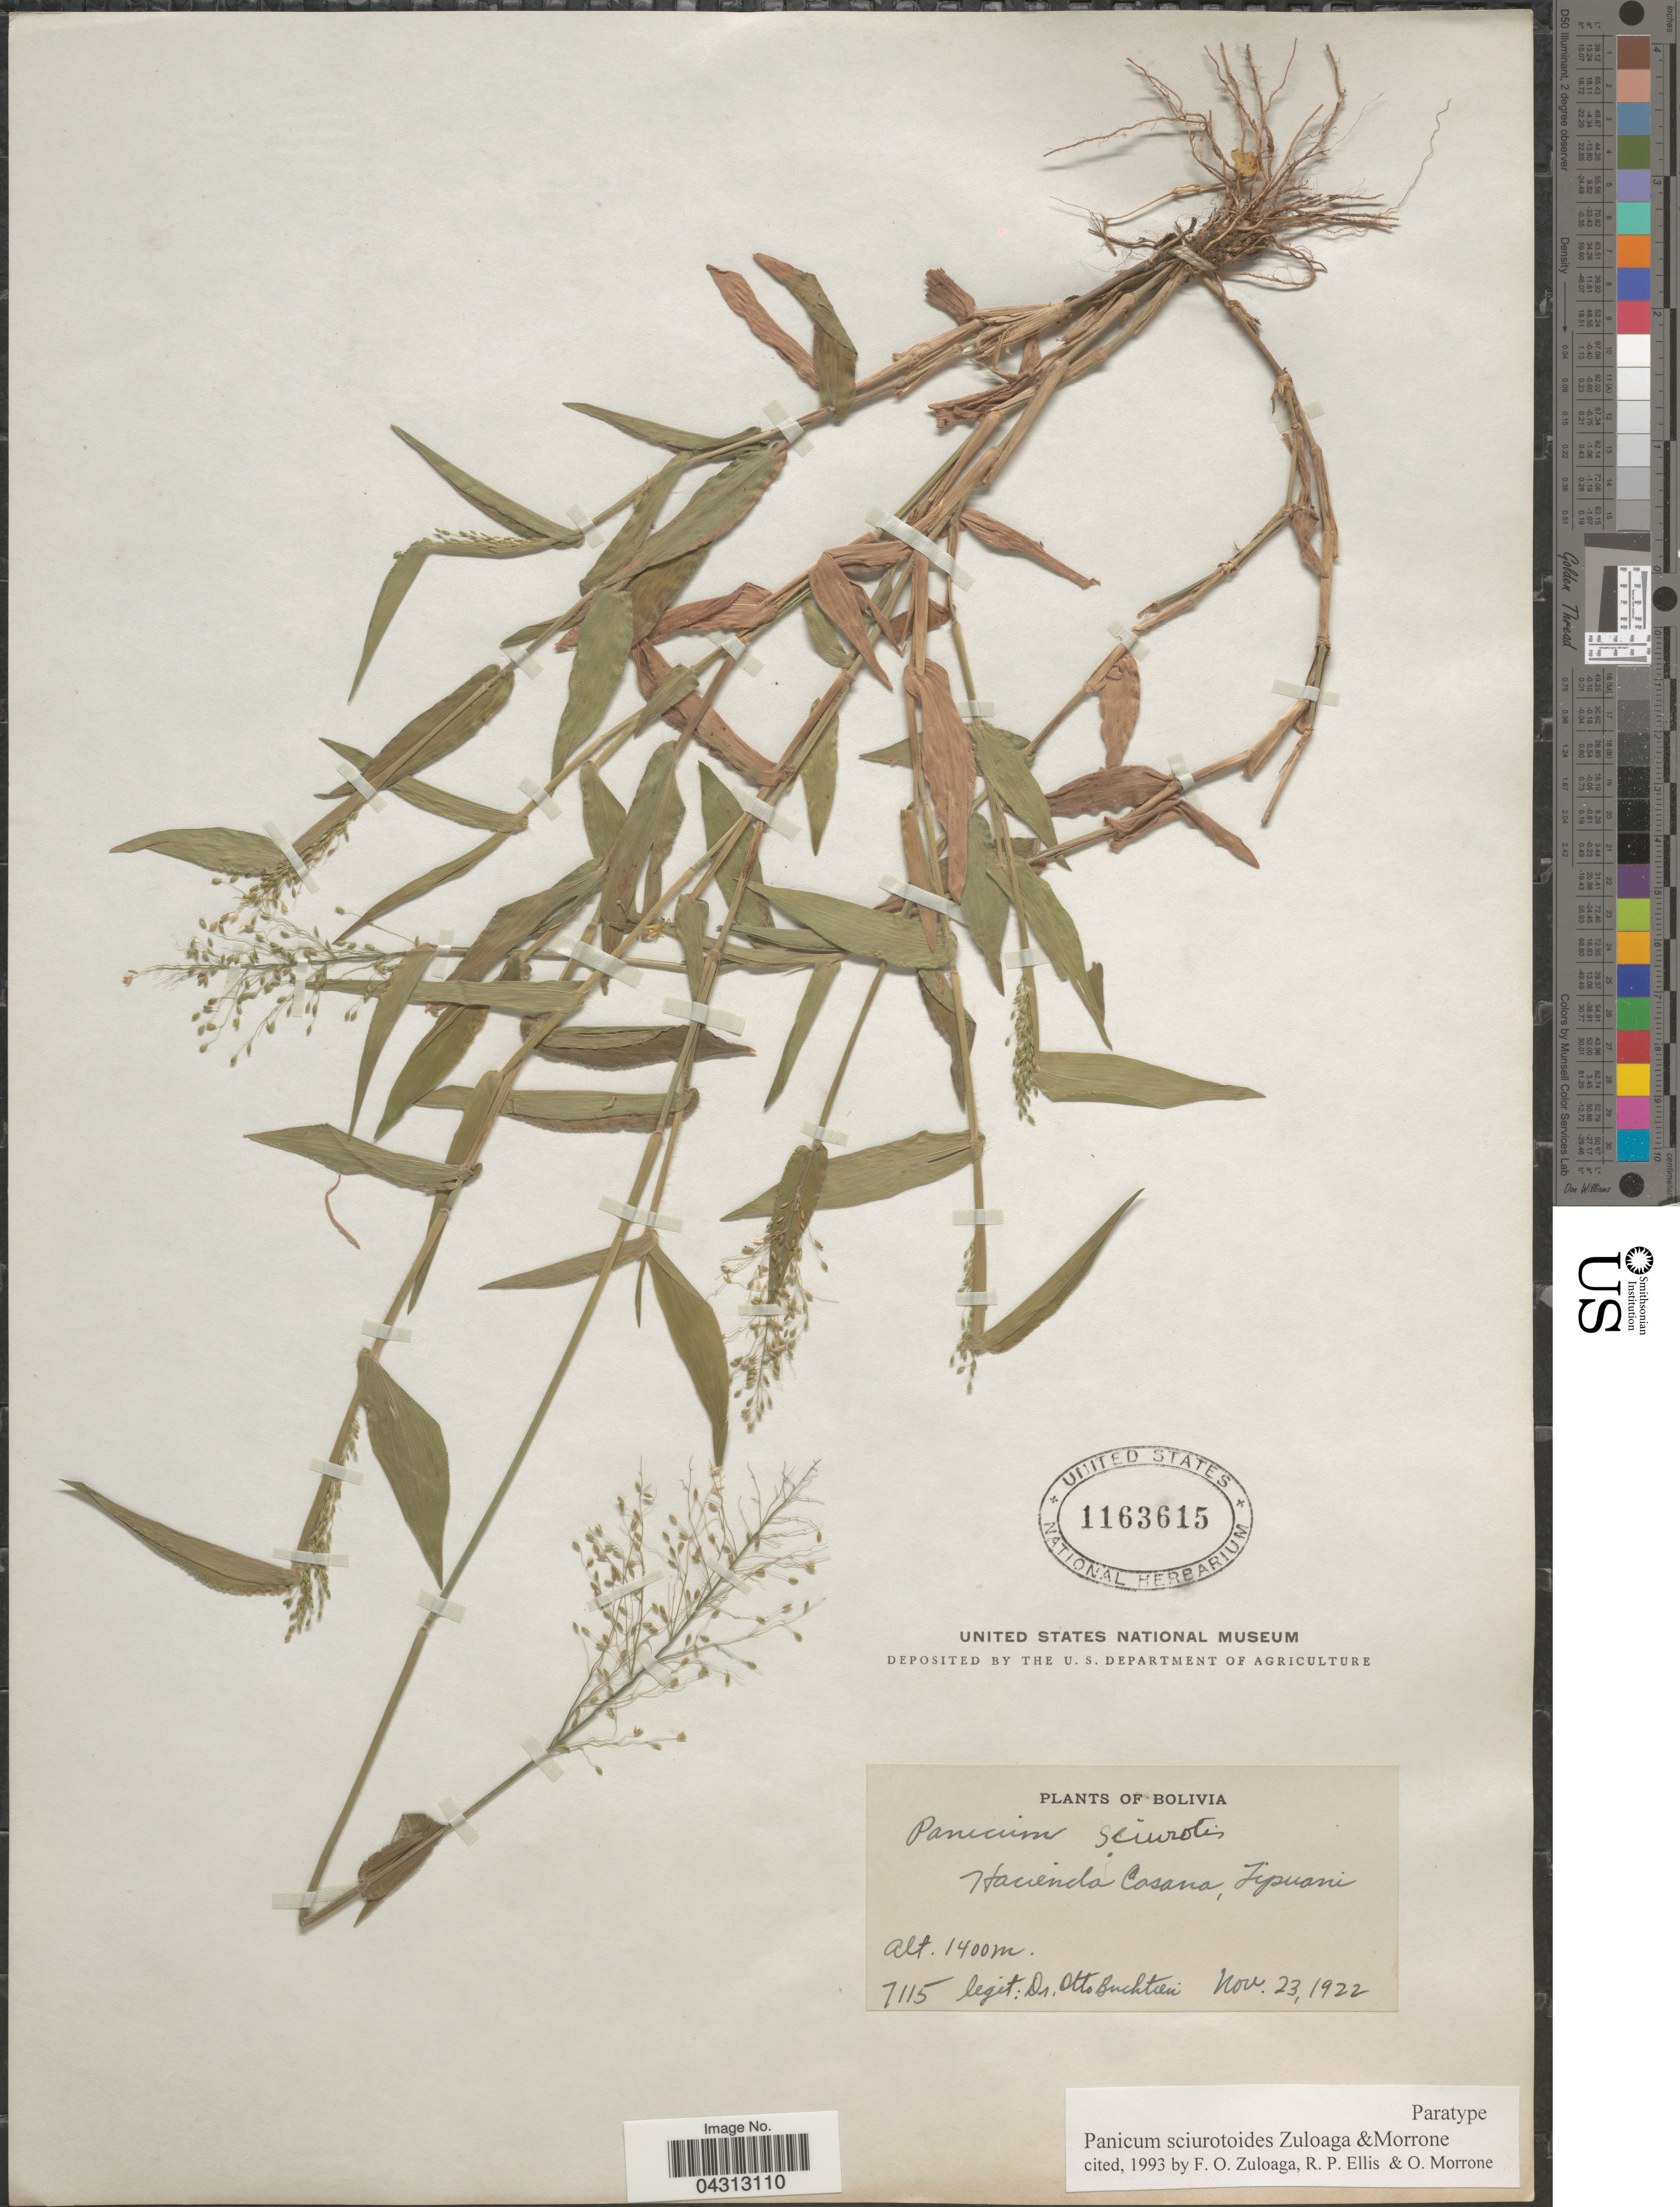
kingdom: Plantae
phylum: Tracheophyta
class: Liliopsida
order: Poales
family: Poaceae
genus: Dichanthelium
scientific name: Dichanthelium sciurotoides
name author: (Zuloaga & Morrone) Davidse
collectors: O. Buchtien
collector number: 7115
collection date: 1922-11-23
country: Bolivia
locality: Hacienda Casana, Tipuani.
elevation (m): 1400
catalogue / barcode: US 1163615